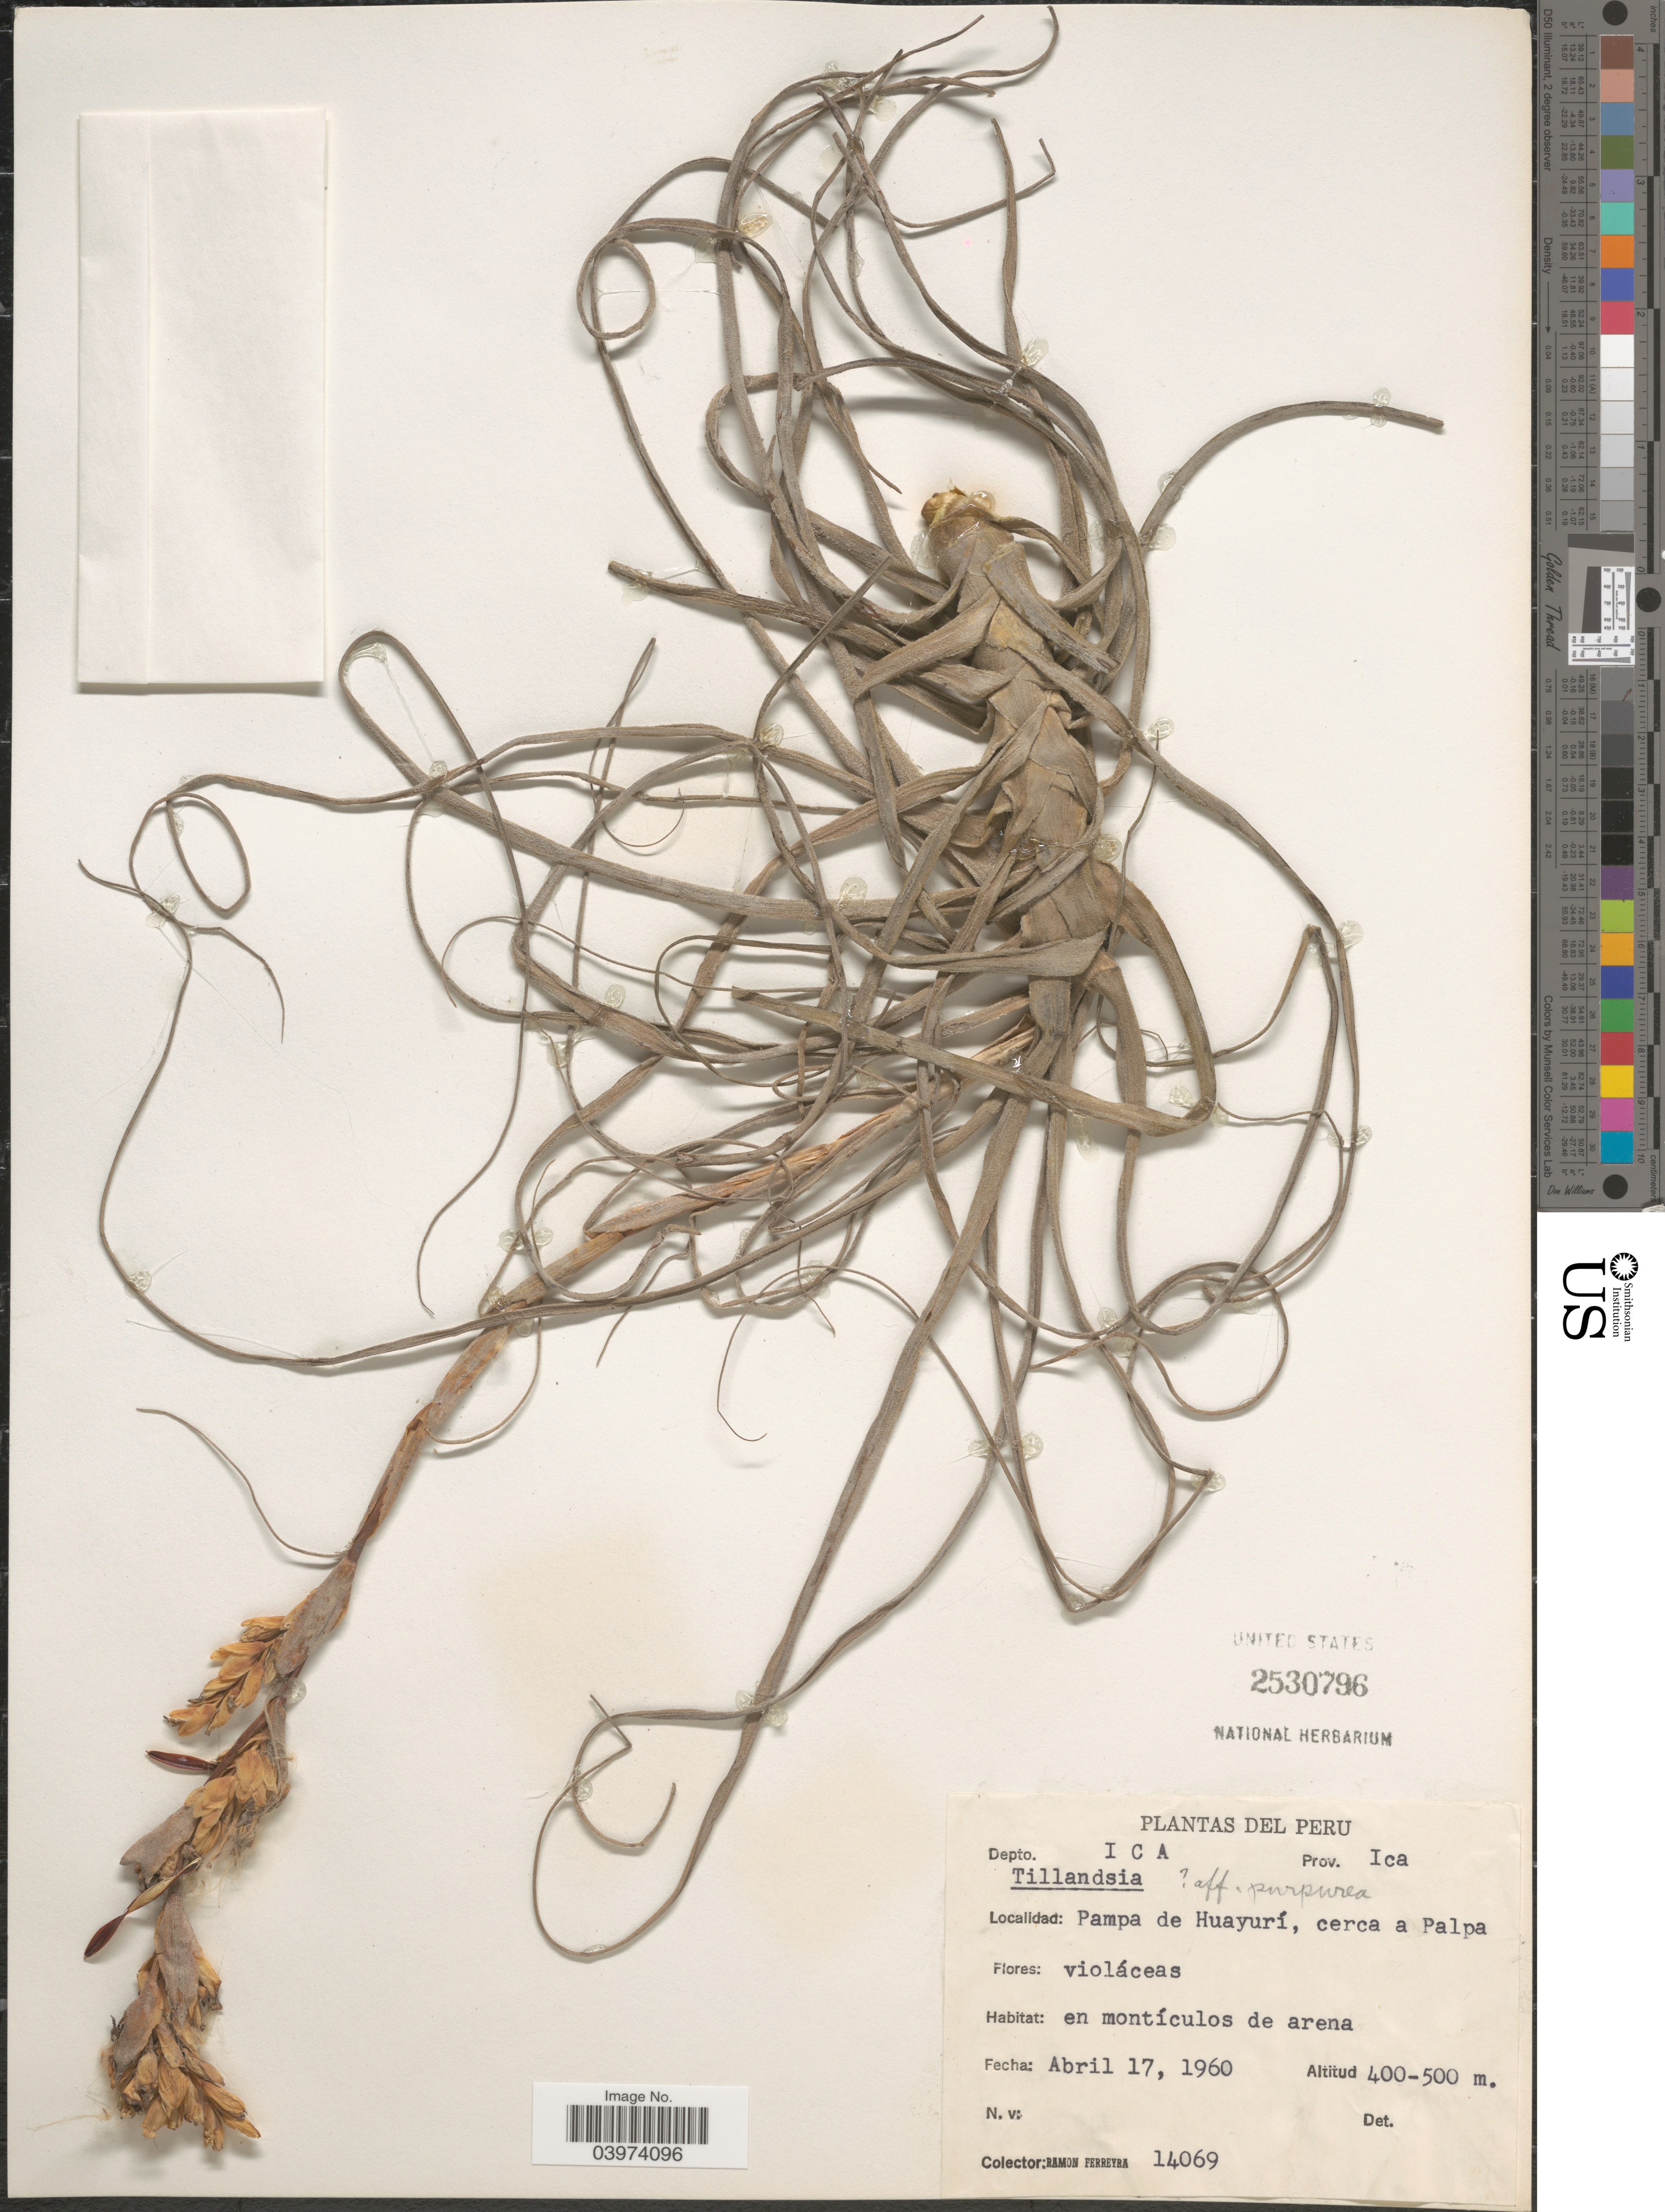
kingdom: Plantae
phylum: Tracheophyta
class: Liliopsida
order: Poales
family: Bromeliaceae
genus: Tillandsia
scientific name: Tillandsia purpurea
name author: Ruiz & Pav.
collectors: R. A. Ferreyra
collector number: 14069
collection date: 1960-04-17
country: Peru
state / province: Ica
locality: Depto. Ica. Pampa de Huayurí, cerca a Palpa.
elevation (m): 400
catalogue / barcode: US 2530796